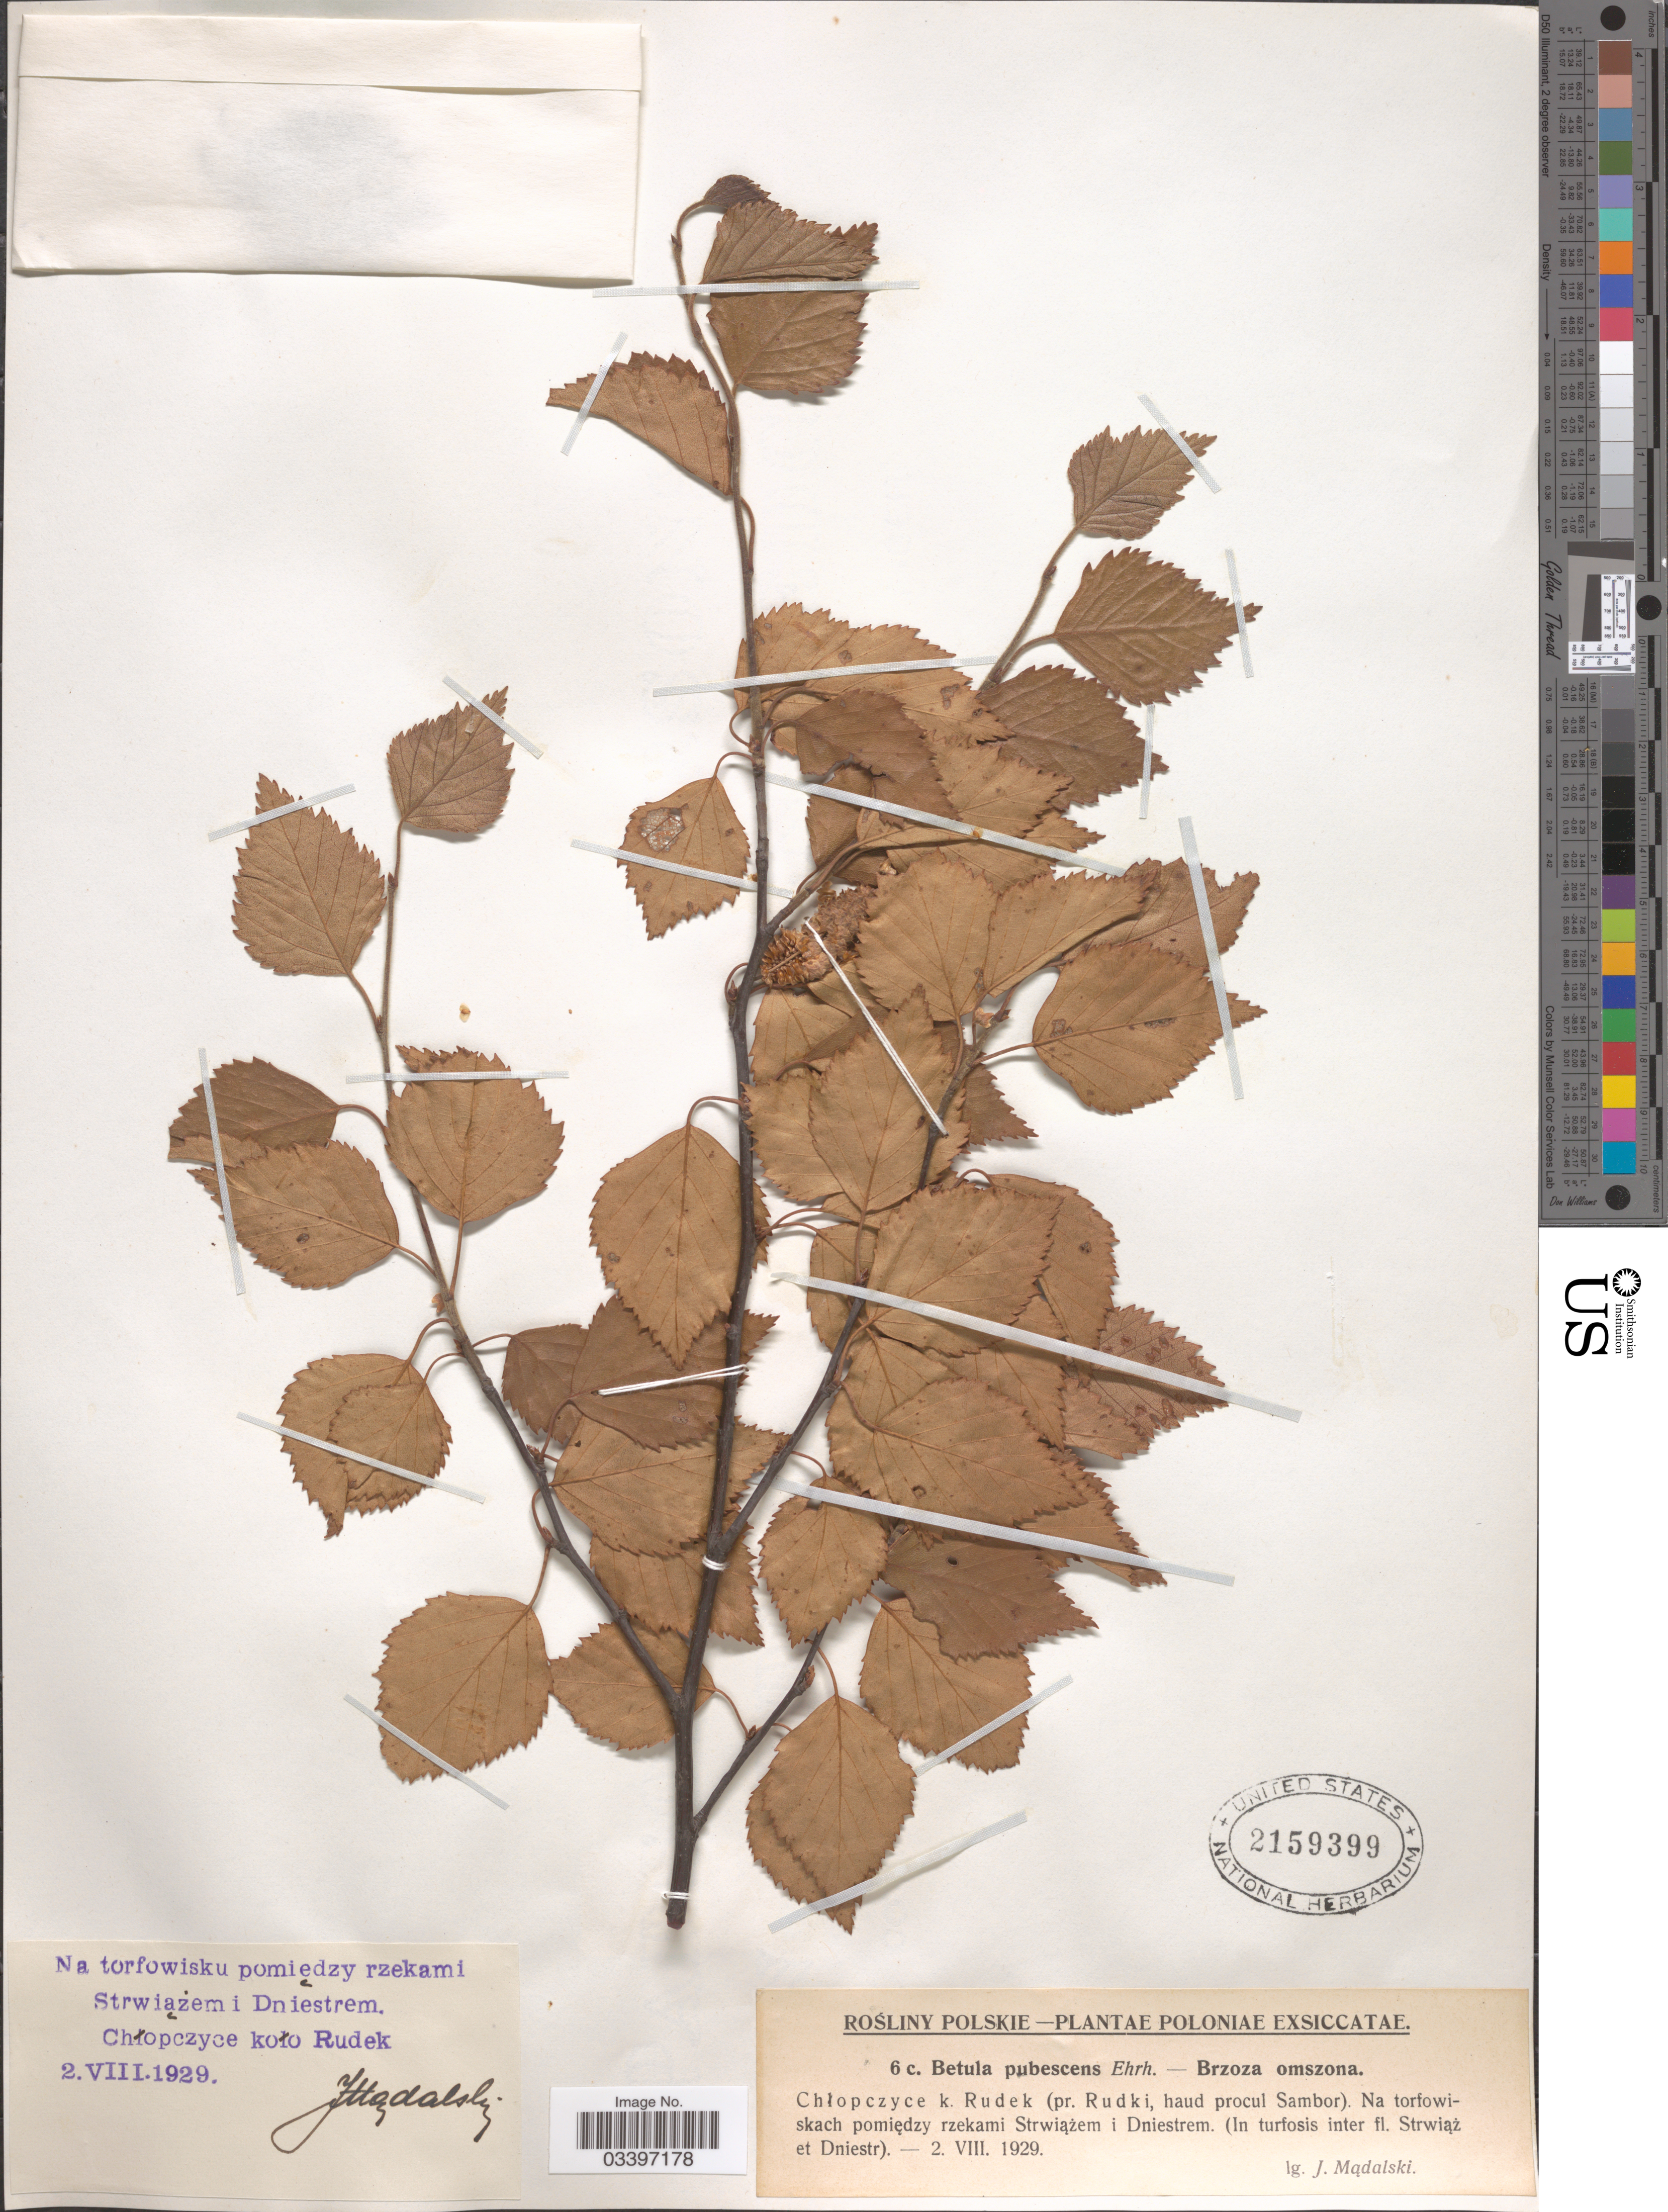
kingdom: Plantae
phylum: Tracheophyta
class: Magnoliopsida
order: Fagales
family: Betulaceae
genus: Betula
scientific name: Betula pubescens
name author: Ehrh.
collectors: J. Madalski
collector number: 6 c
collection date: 1929-08-02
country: Poland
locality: Chłopczyce koło Rudek (pr. Rudki, haud procul Sambor). Na torfowiskach pomiędzy rzekami Strwiąźem i Dniestrem.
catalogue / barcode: US 2159399